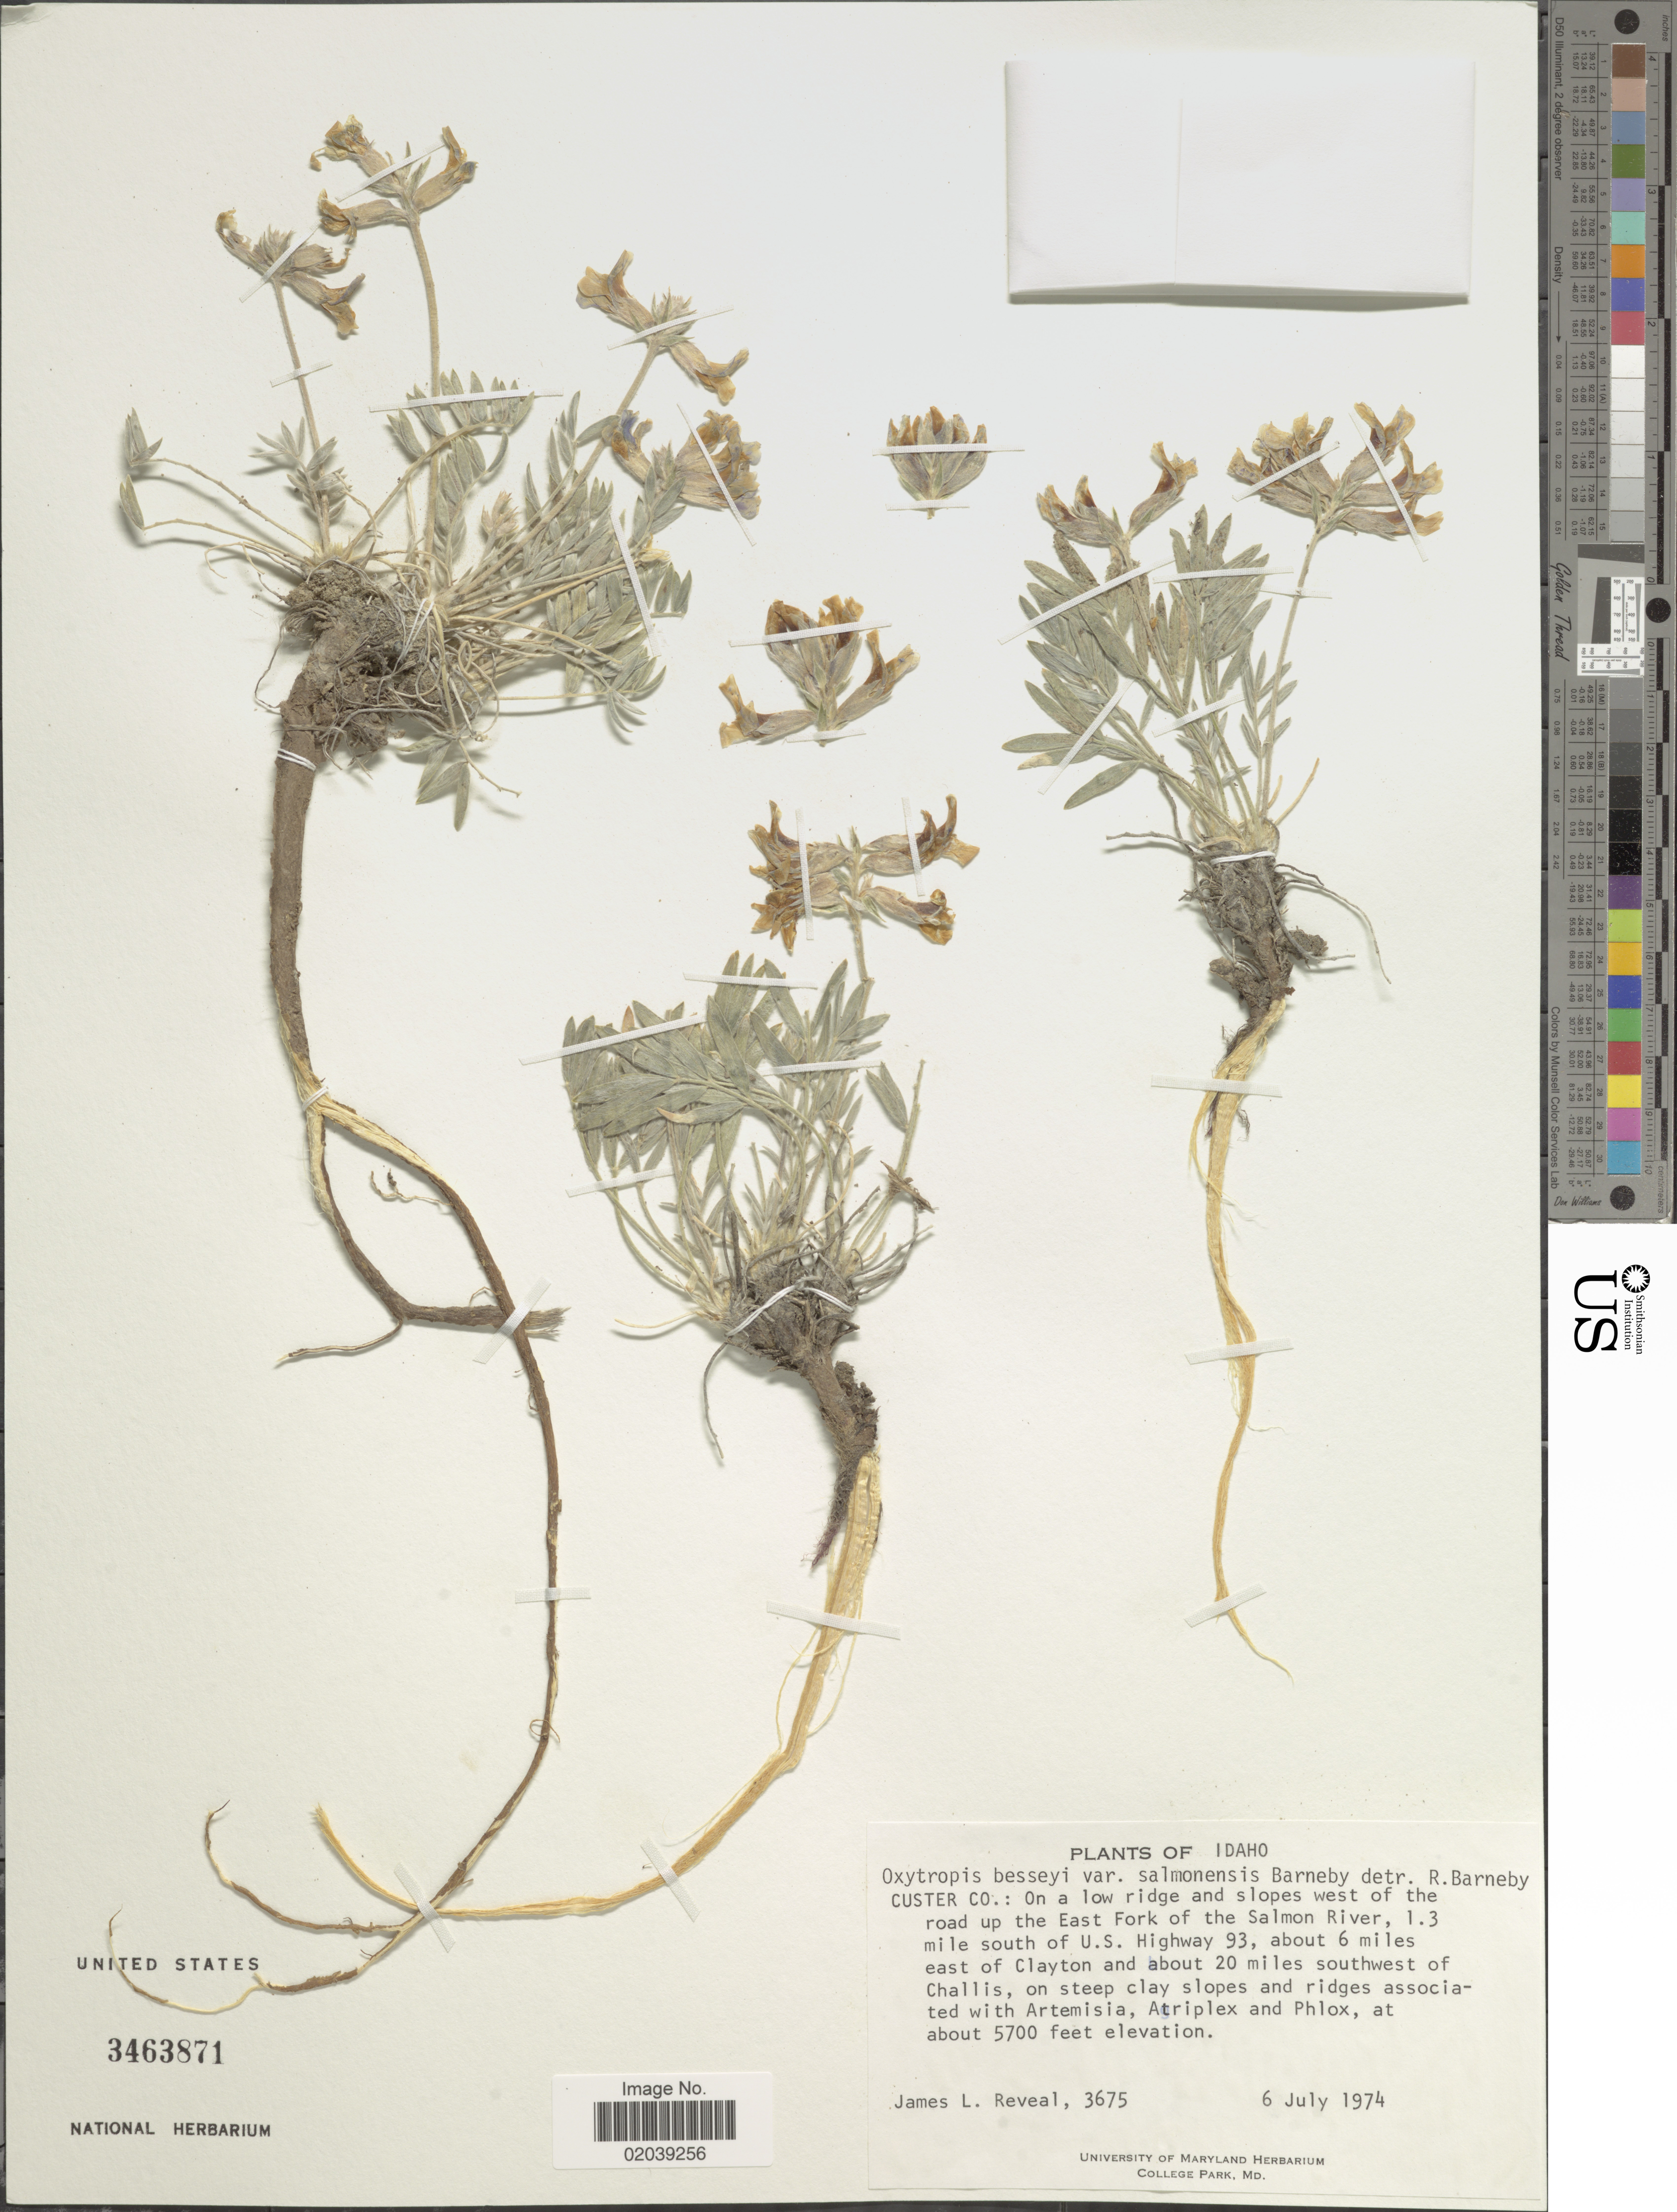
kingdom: Plantae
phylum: Tracheophyta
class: Magnoliopsida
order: Fabales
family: Fabaceae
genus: Oxytropis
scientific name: Oxytropis besseyi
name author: (Rydb.) Blank.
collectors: J. Reveal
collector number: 3675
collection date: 1974-07-06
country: United States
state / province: Idaho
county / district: Custer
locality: on a low ridge and slopes west of the road up the East Fork of the Salmon River, 1.3 mile south of the U. S. Highway 93, about 6 miles east of Clayton and about 20 miles southwest of Challis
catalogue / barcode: US 3463871